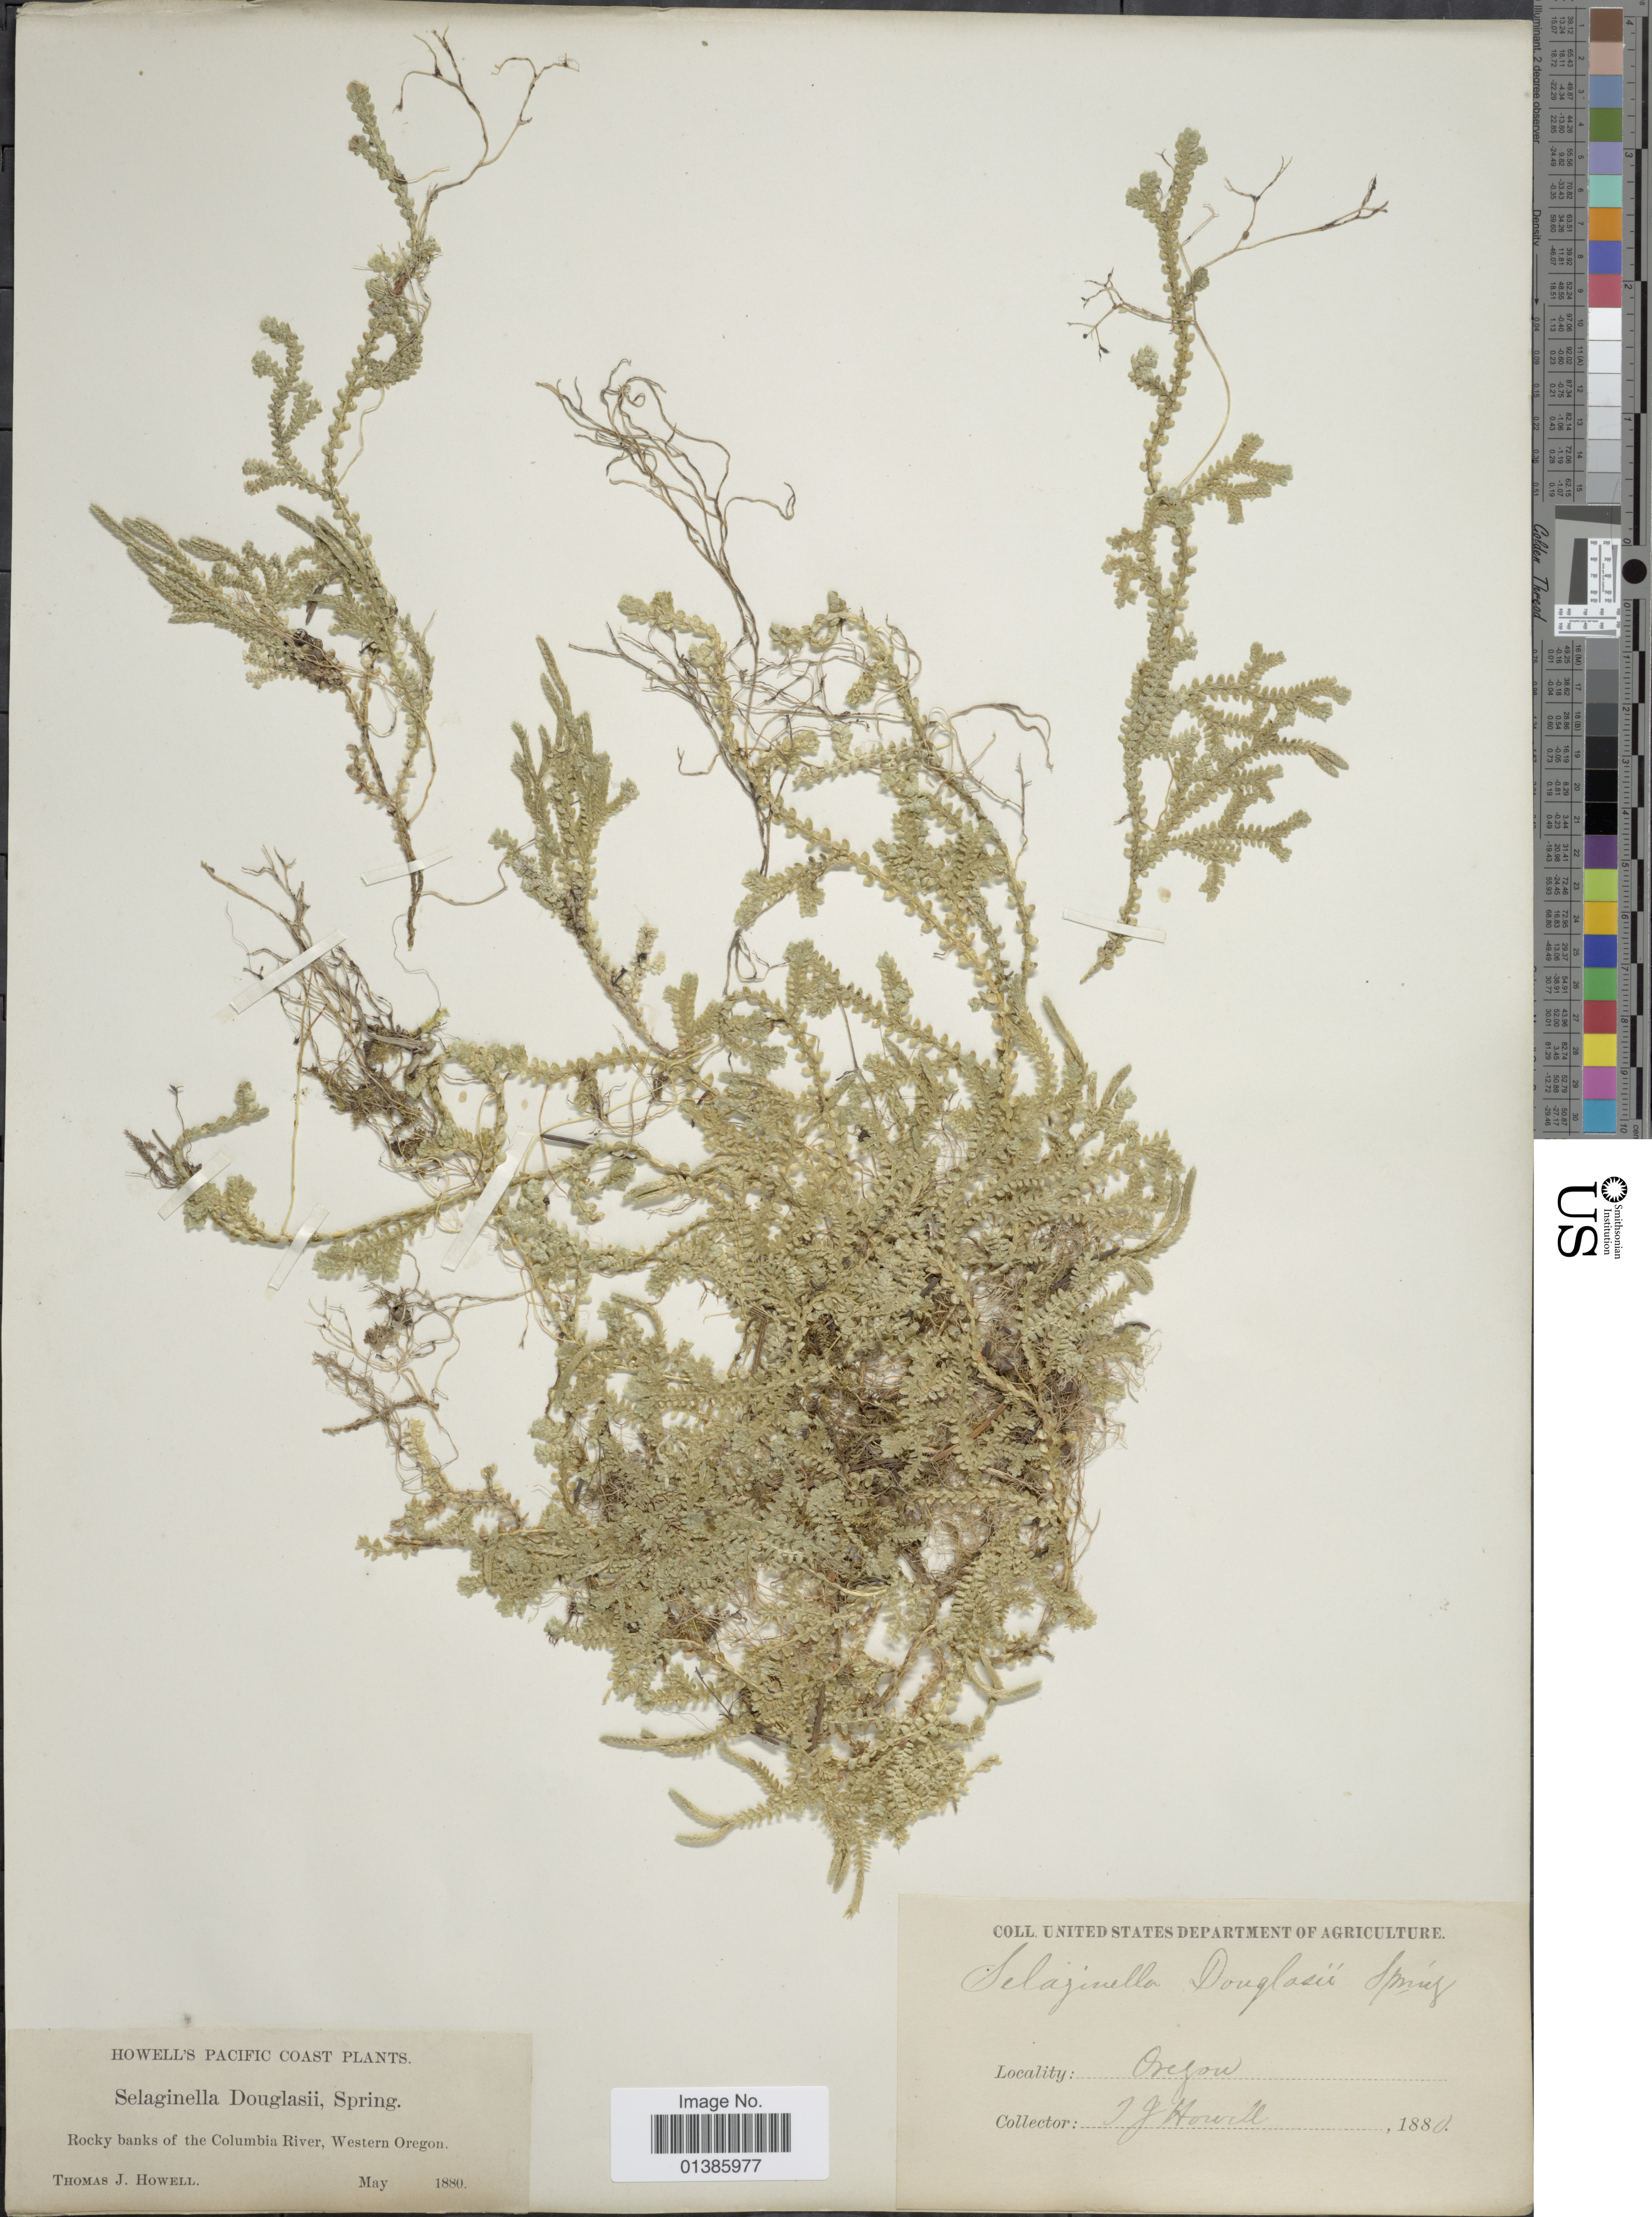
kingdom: Plantae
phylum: Tracheophyta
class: Lycopodiopsida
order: Selaginellales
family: Selaginellaceae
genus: Selaginella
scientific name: Selaginella douglasii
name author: (Hook. & Grev.) Spring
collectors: T. J. Howell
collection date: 1880-05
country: United States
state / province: Oregon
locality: Howell's Pacific Coast plants. Rocky banks of the Columbia River, Wesrern Oregon.